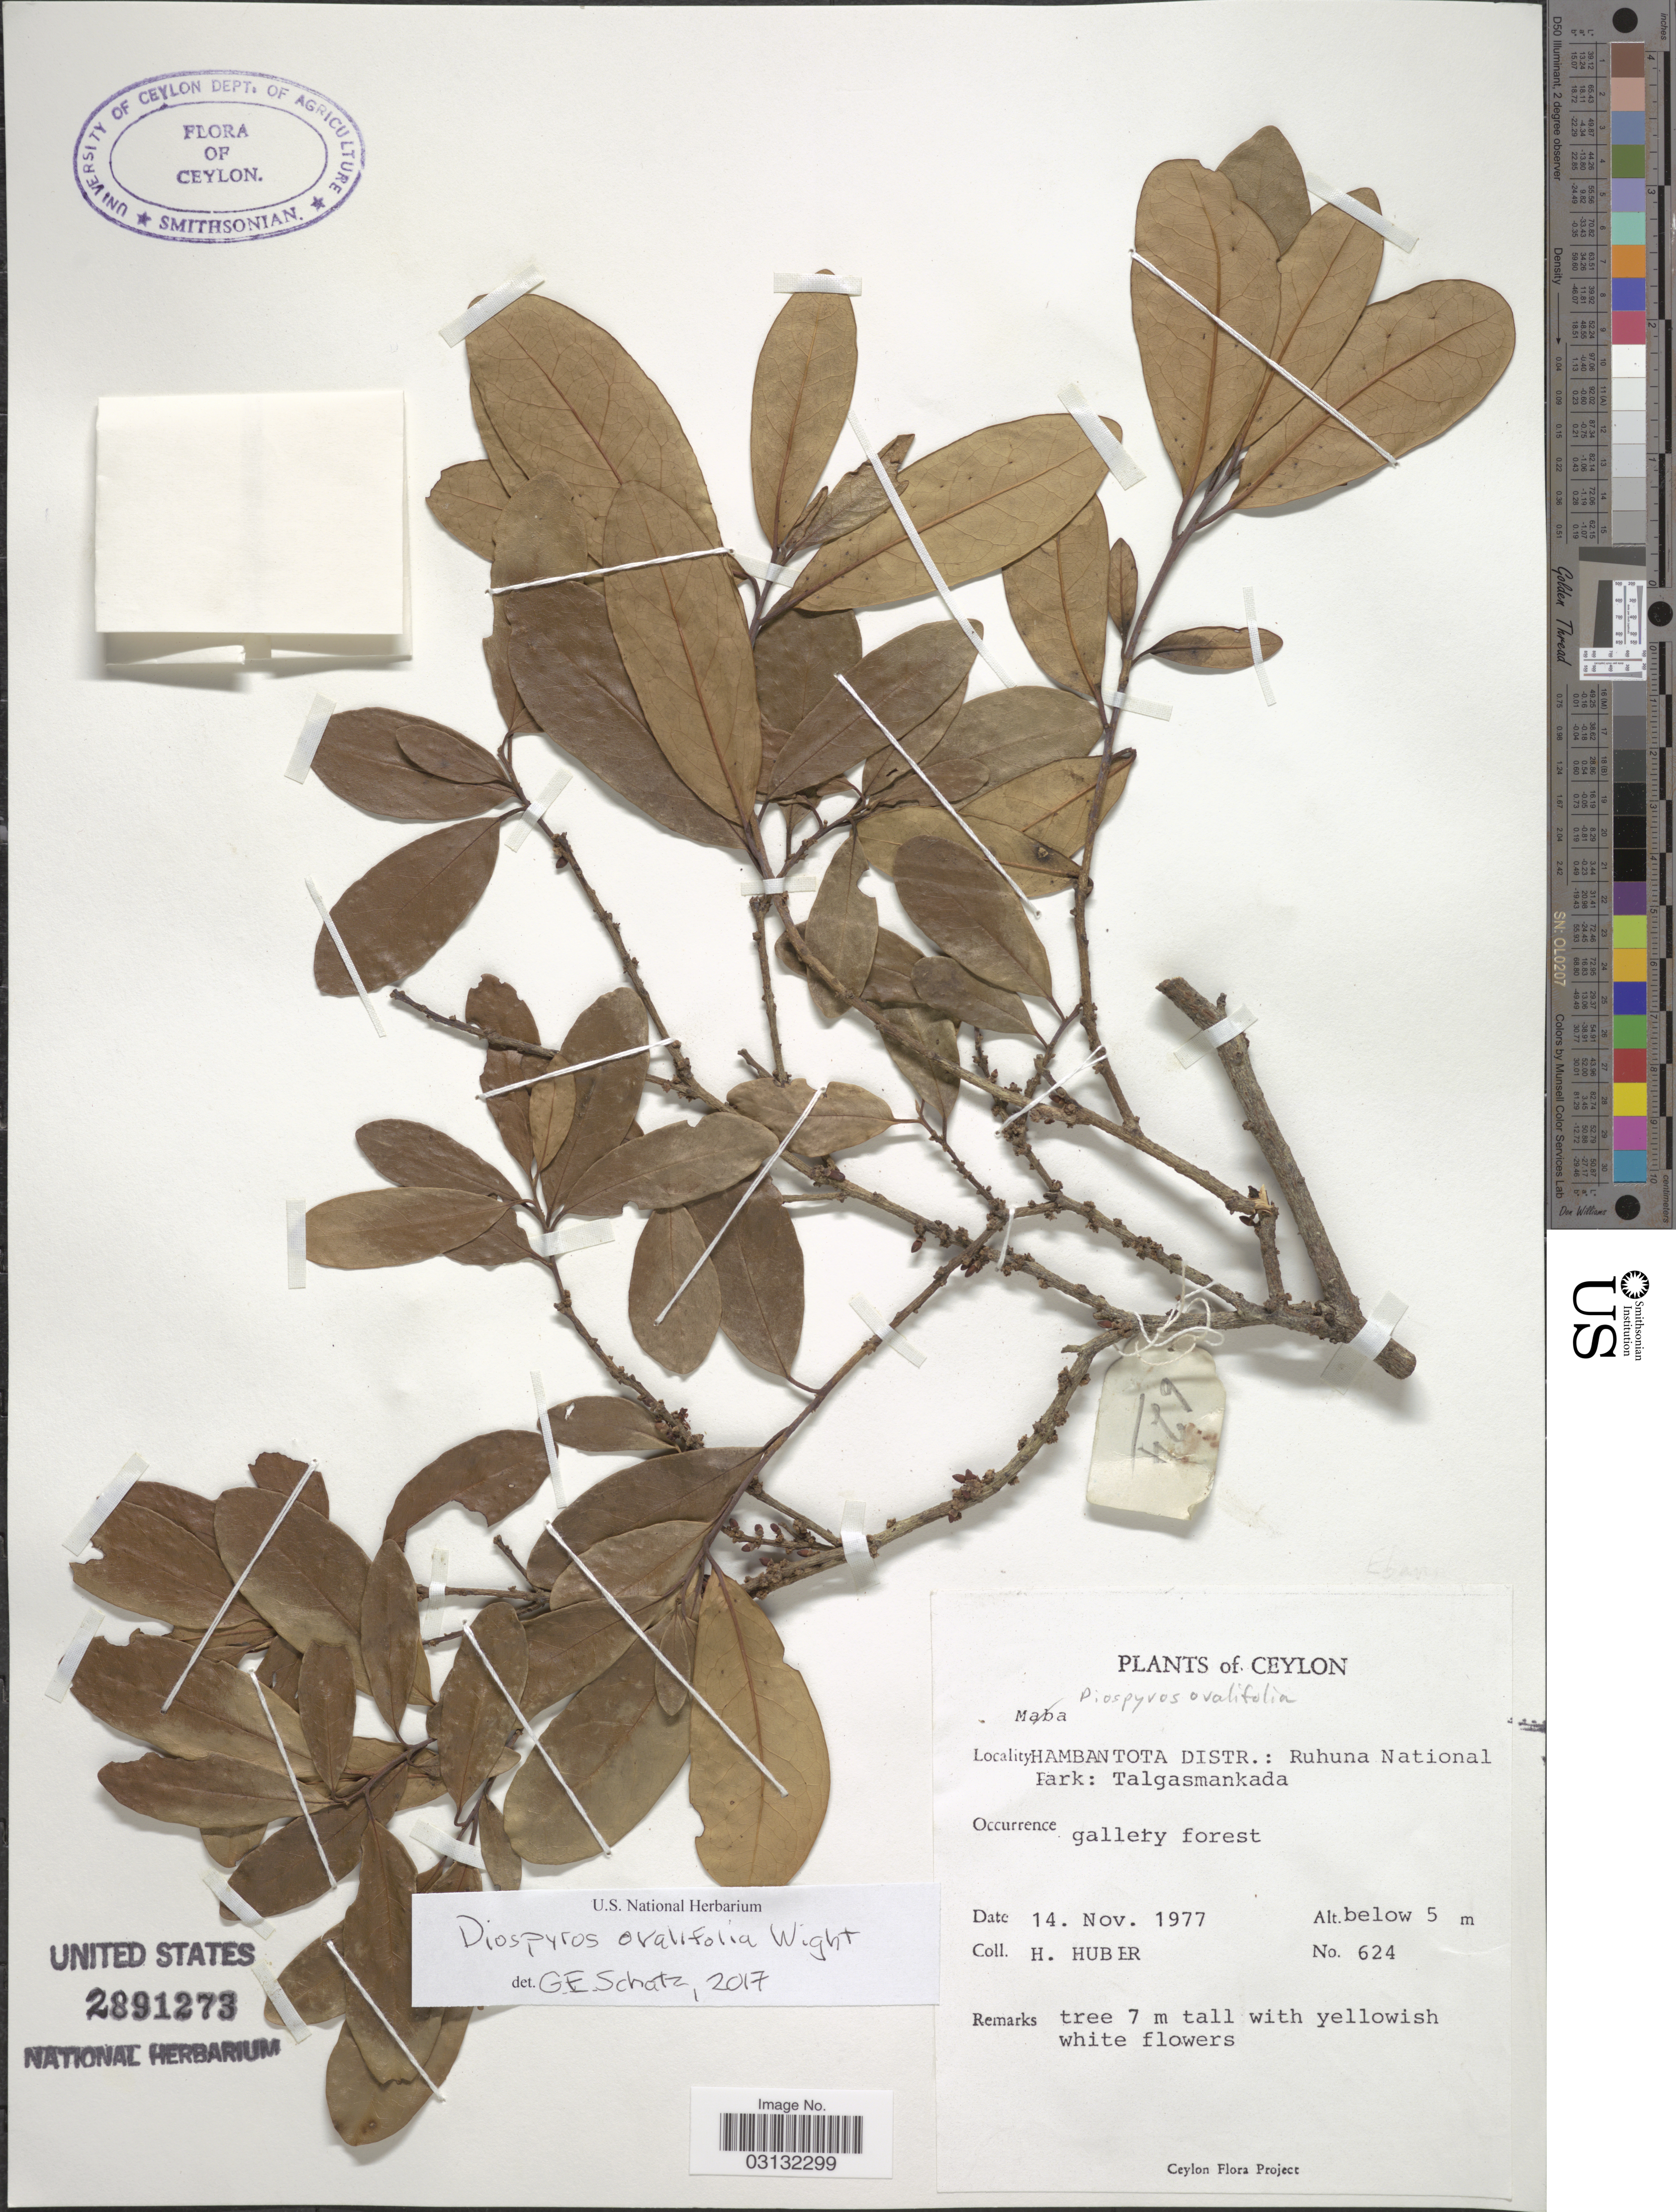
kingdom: Plantae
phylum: Tracheophyta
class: Magnoliopsida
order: Ericales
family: Ebenaceae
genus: Diospyros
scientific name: Diospyros ovalifolia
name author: Wight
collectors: H. Huber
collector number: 624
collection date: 1977-11-14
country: Sri Lanka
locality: Ceylon. Hambantota Distr.: Ruhuna National Park: Talgasmankada.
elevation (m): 5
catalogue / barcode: US 2891273